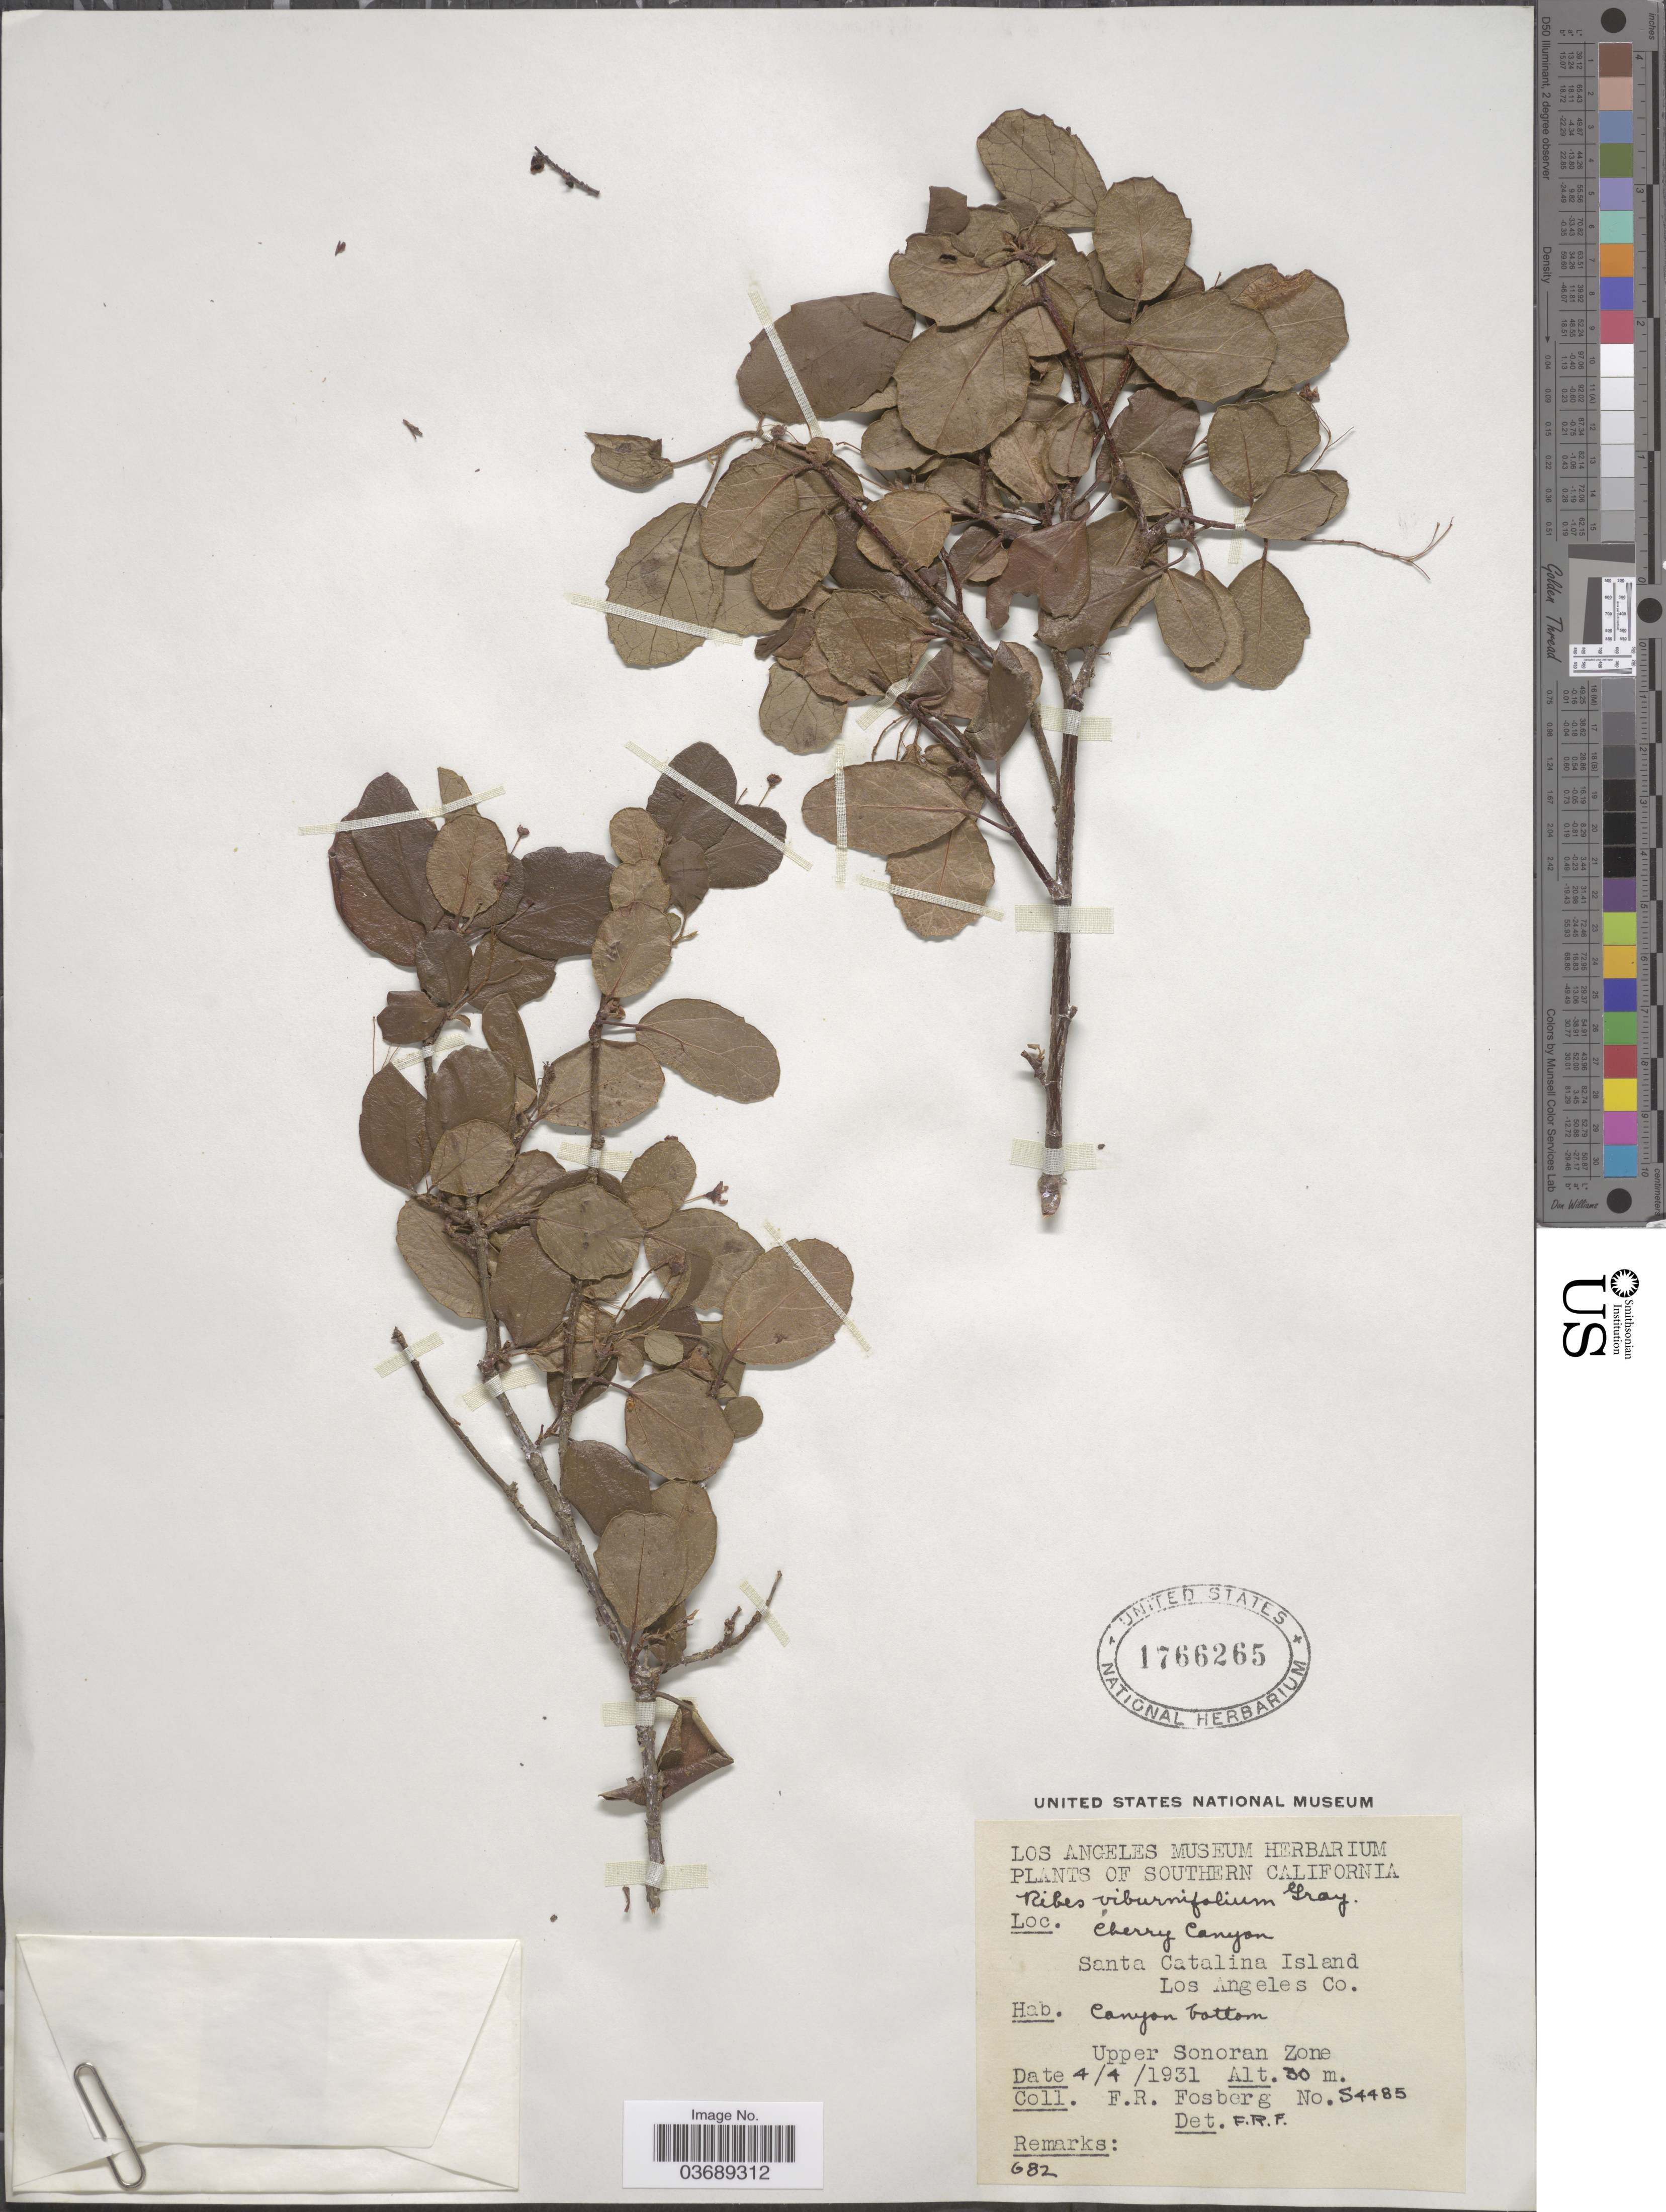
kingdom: Plantae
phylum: Tracheophyta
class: Magnoliopsida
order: Saxifragales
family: Grossulariaceae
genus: Ribes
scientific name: Ribes viburnifolium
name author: A. Gray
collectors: F. R. Fosberg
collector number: S4485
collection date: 1931-04-04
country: United States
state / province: California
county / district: Los Angeles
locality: Southern California. Cherry Canyon. Santa Catalina Island. Los Angeles Co. Upper Sonoran Zone.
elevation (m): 30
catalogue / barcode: US 1766265